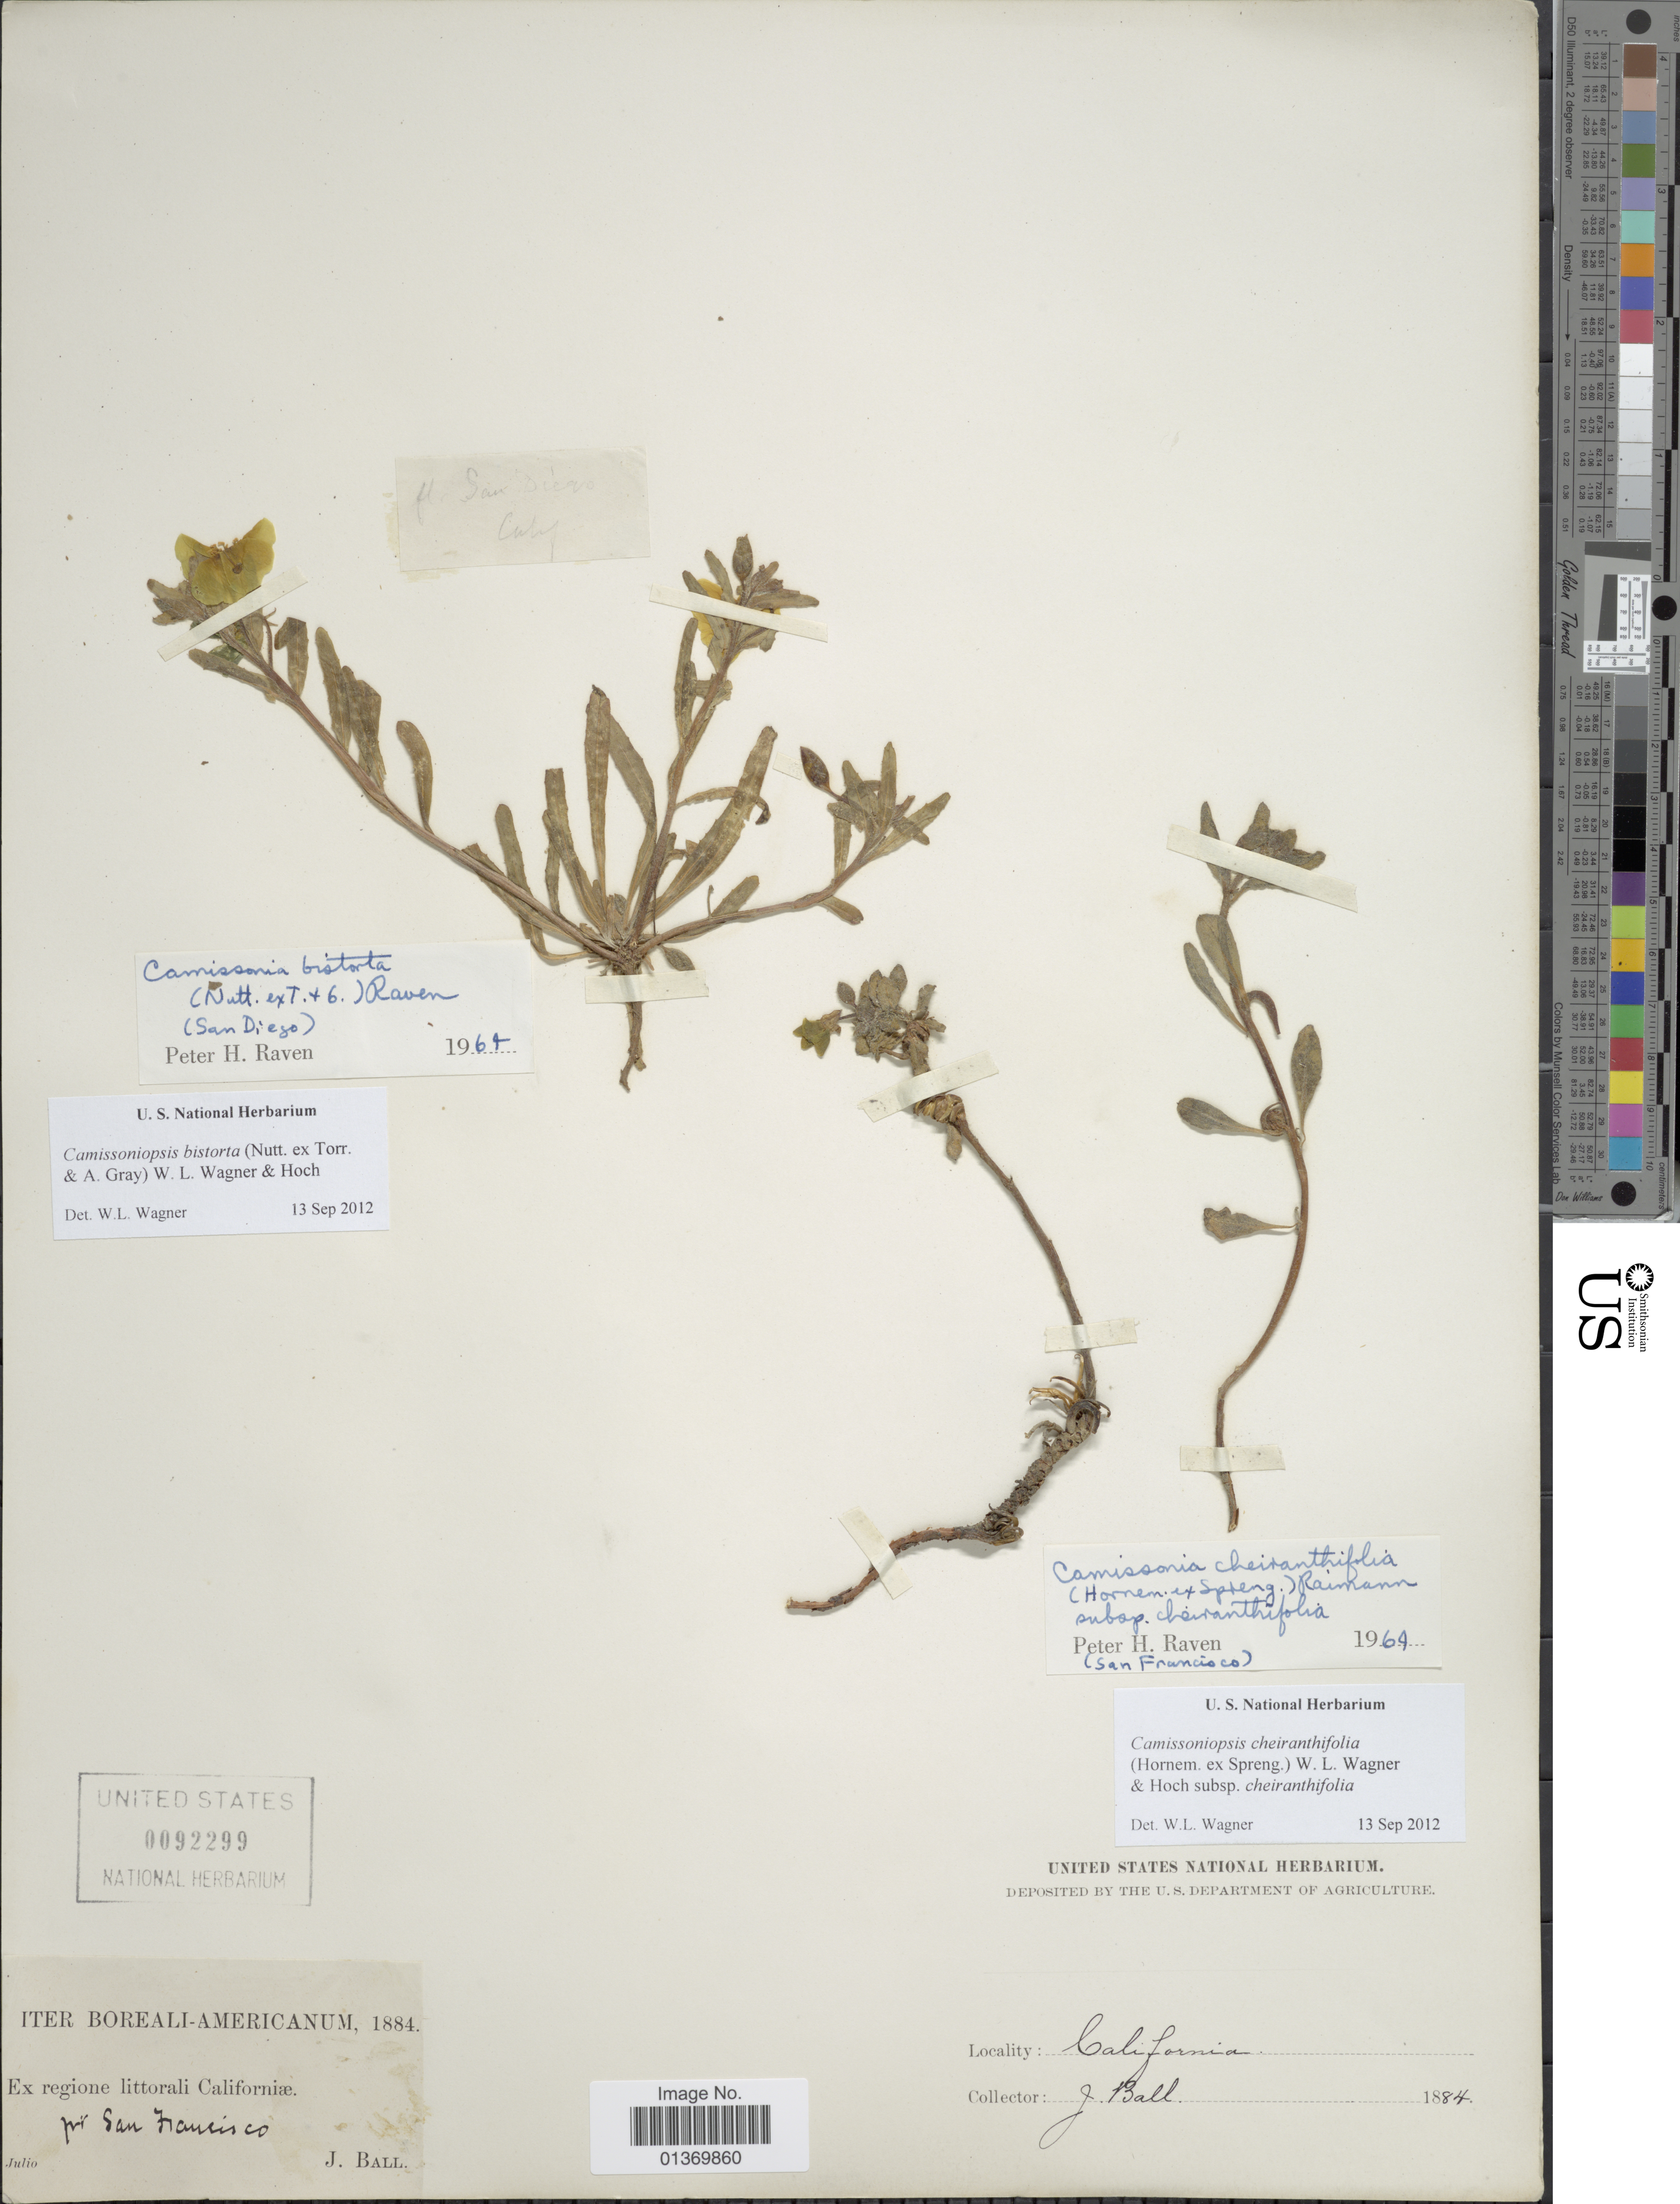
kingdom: Plantae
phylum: Tracheophyta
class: Magnoliopsida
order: Myrtales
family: Onagraceae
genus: Camissoniopsis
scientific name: Camissoniopsis cheiranthifolia subsp. cheiranthifolia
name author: (Hornem. ex Spreng.) W.L. Wagner & Hoch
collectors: J. Ball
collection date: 1884-07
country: United States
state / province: California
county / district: San Francisco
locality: Ex regione littorali Californiae, pr San Francisco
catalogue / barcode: US 92299